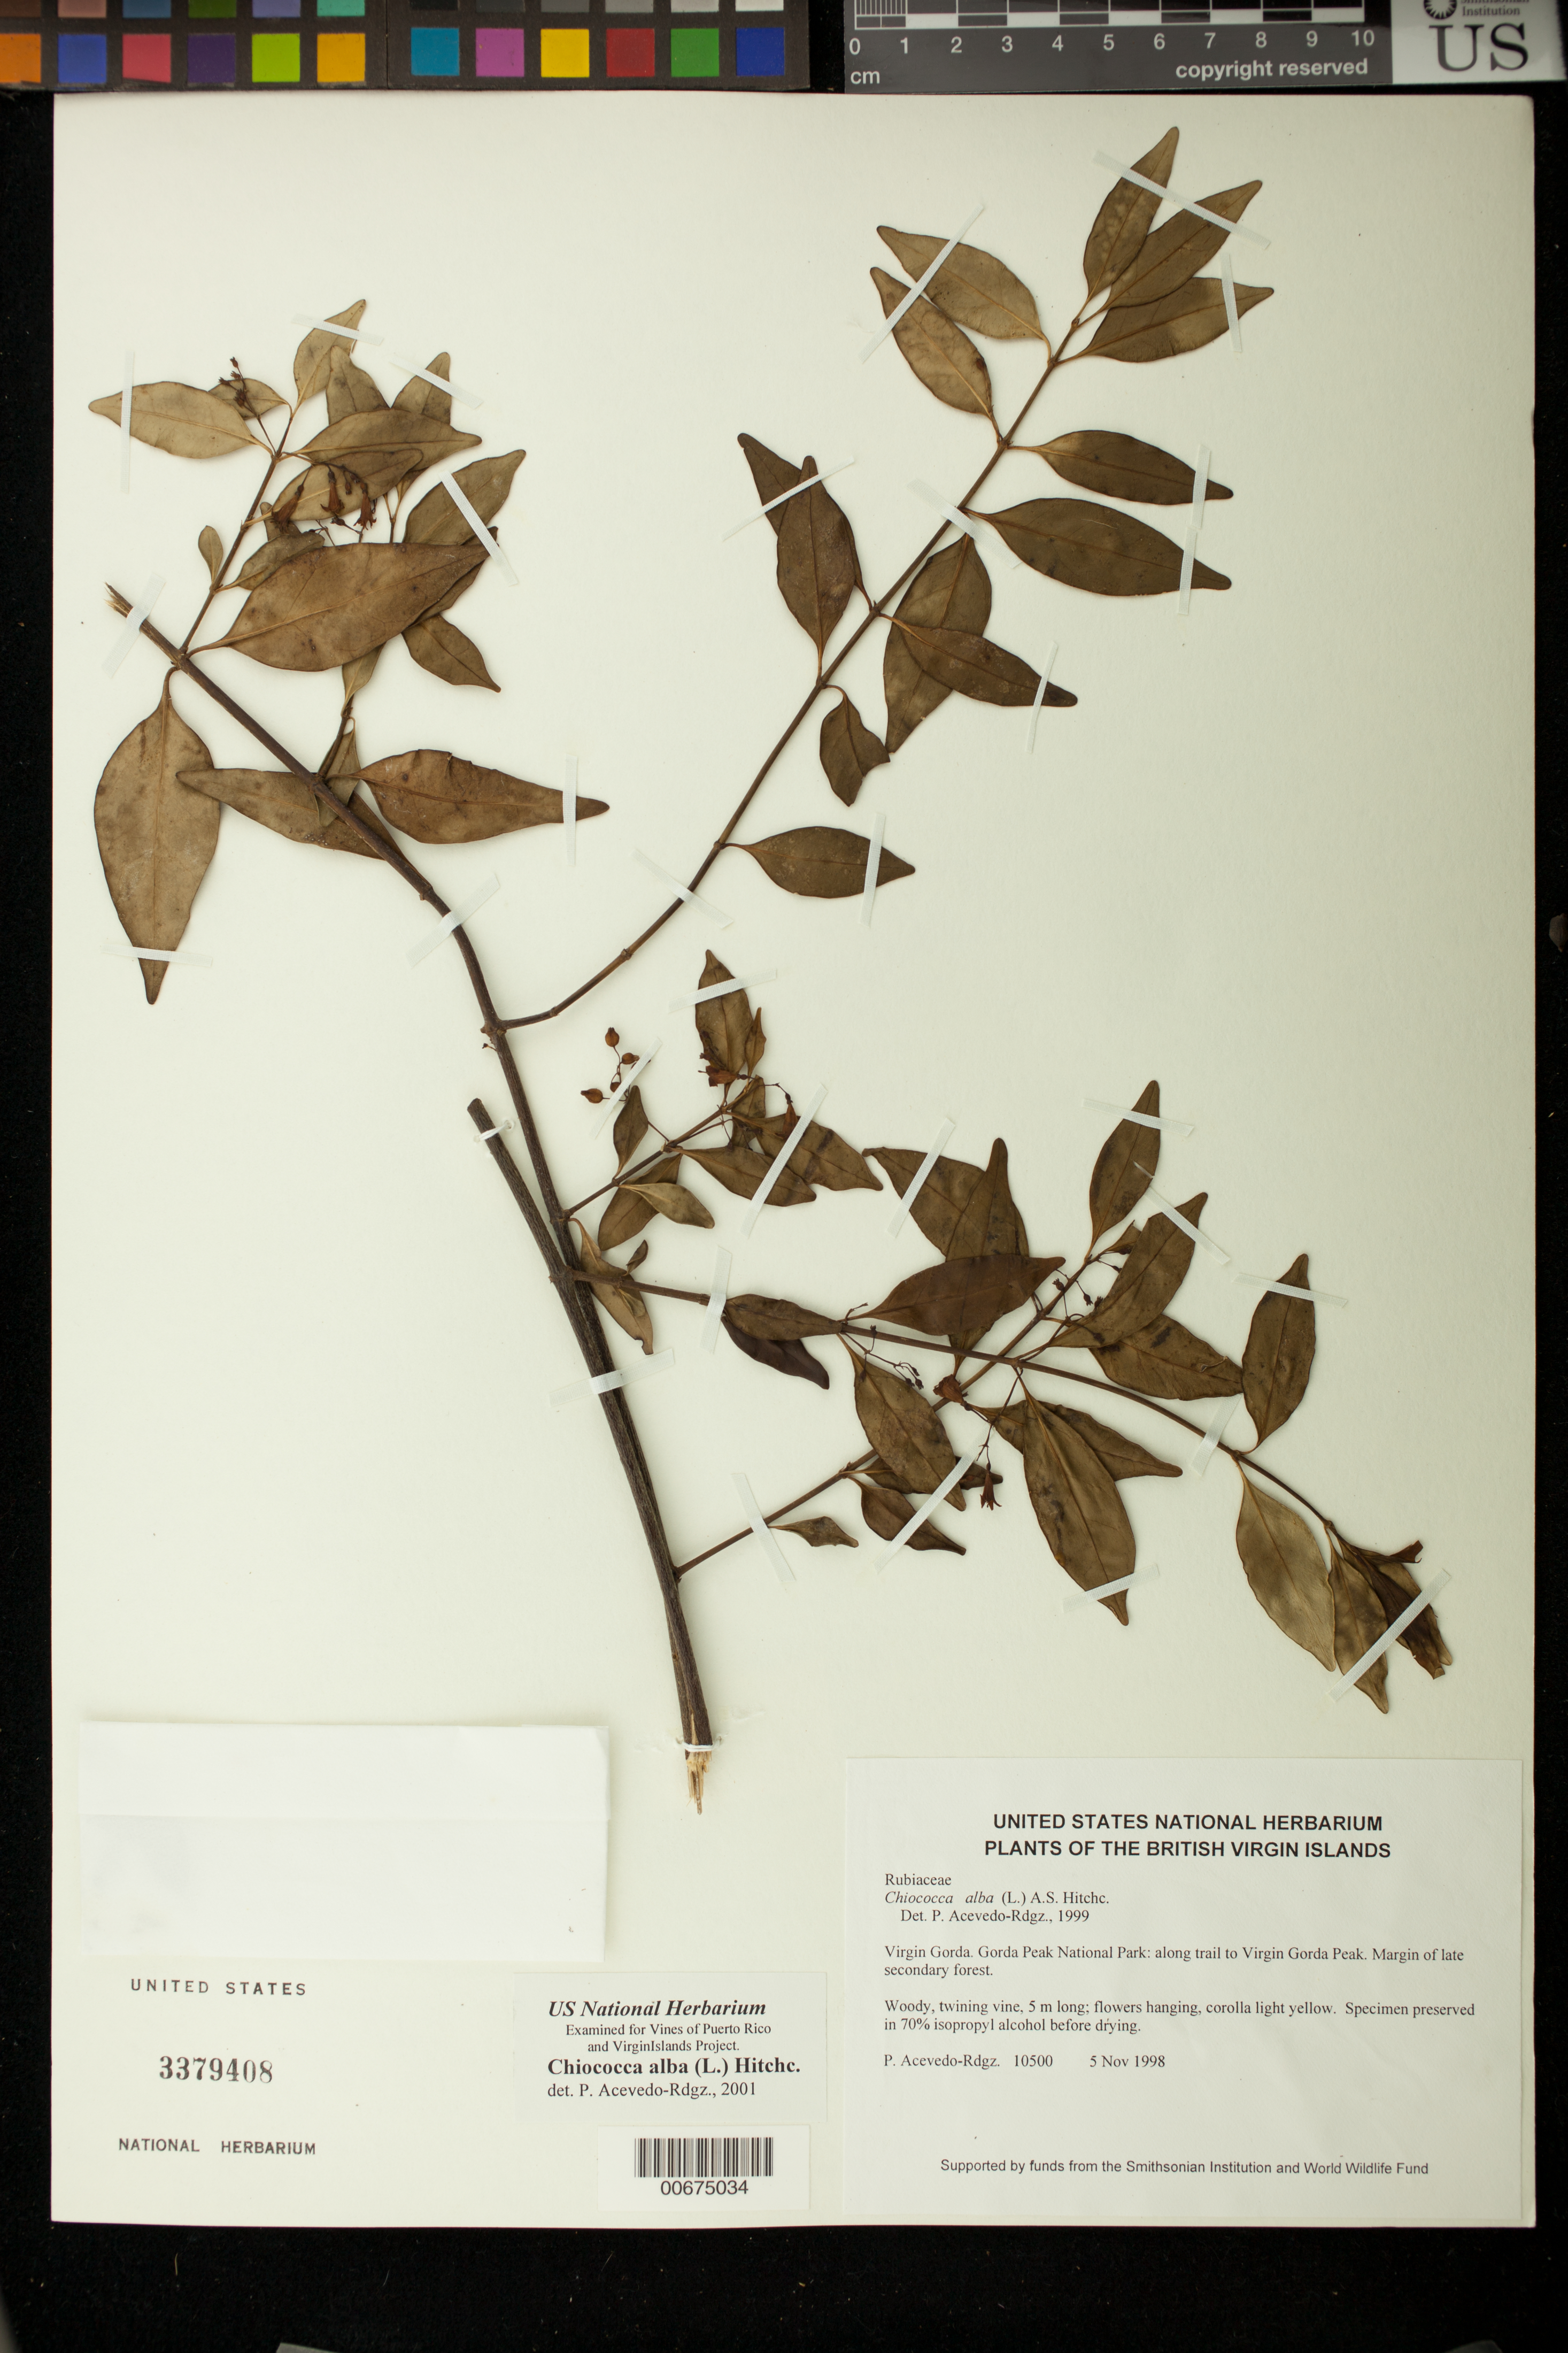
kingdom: Plantae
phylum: Tracheophyta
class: Magnoliopsida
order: Gentianales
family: Rubiaceae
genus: Chiococca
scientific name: Chiococca alba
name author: (L.) Hitchc.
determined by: Acevedo-Rodríguez, P., (BOT), Smithsonian Institution - National Museum of Natural History (UNITED STATES)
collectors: P. Acevedo-Rodr.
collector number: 10500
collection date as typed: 05 Nov 1998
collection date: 1998-11-05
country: British Virgin Islands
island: Virgin Gorda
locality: Gorda Peak National Park: along trail to Virgin Gorda Peak.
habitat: Margin of late secondary forest.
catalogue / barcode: US 3379408